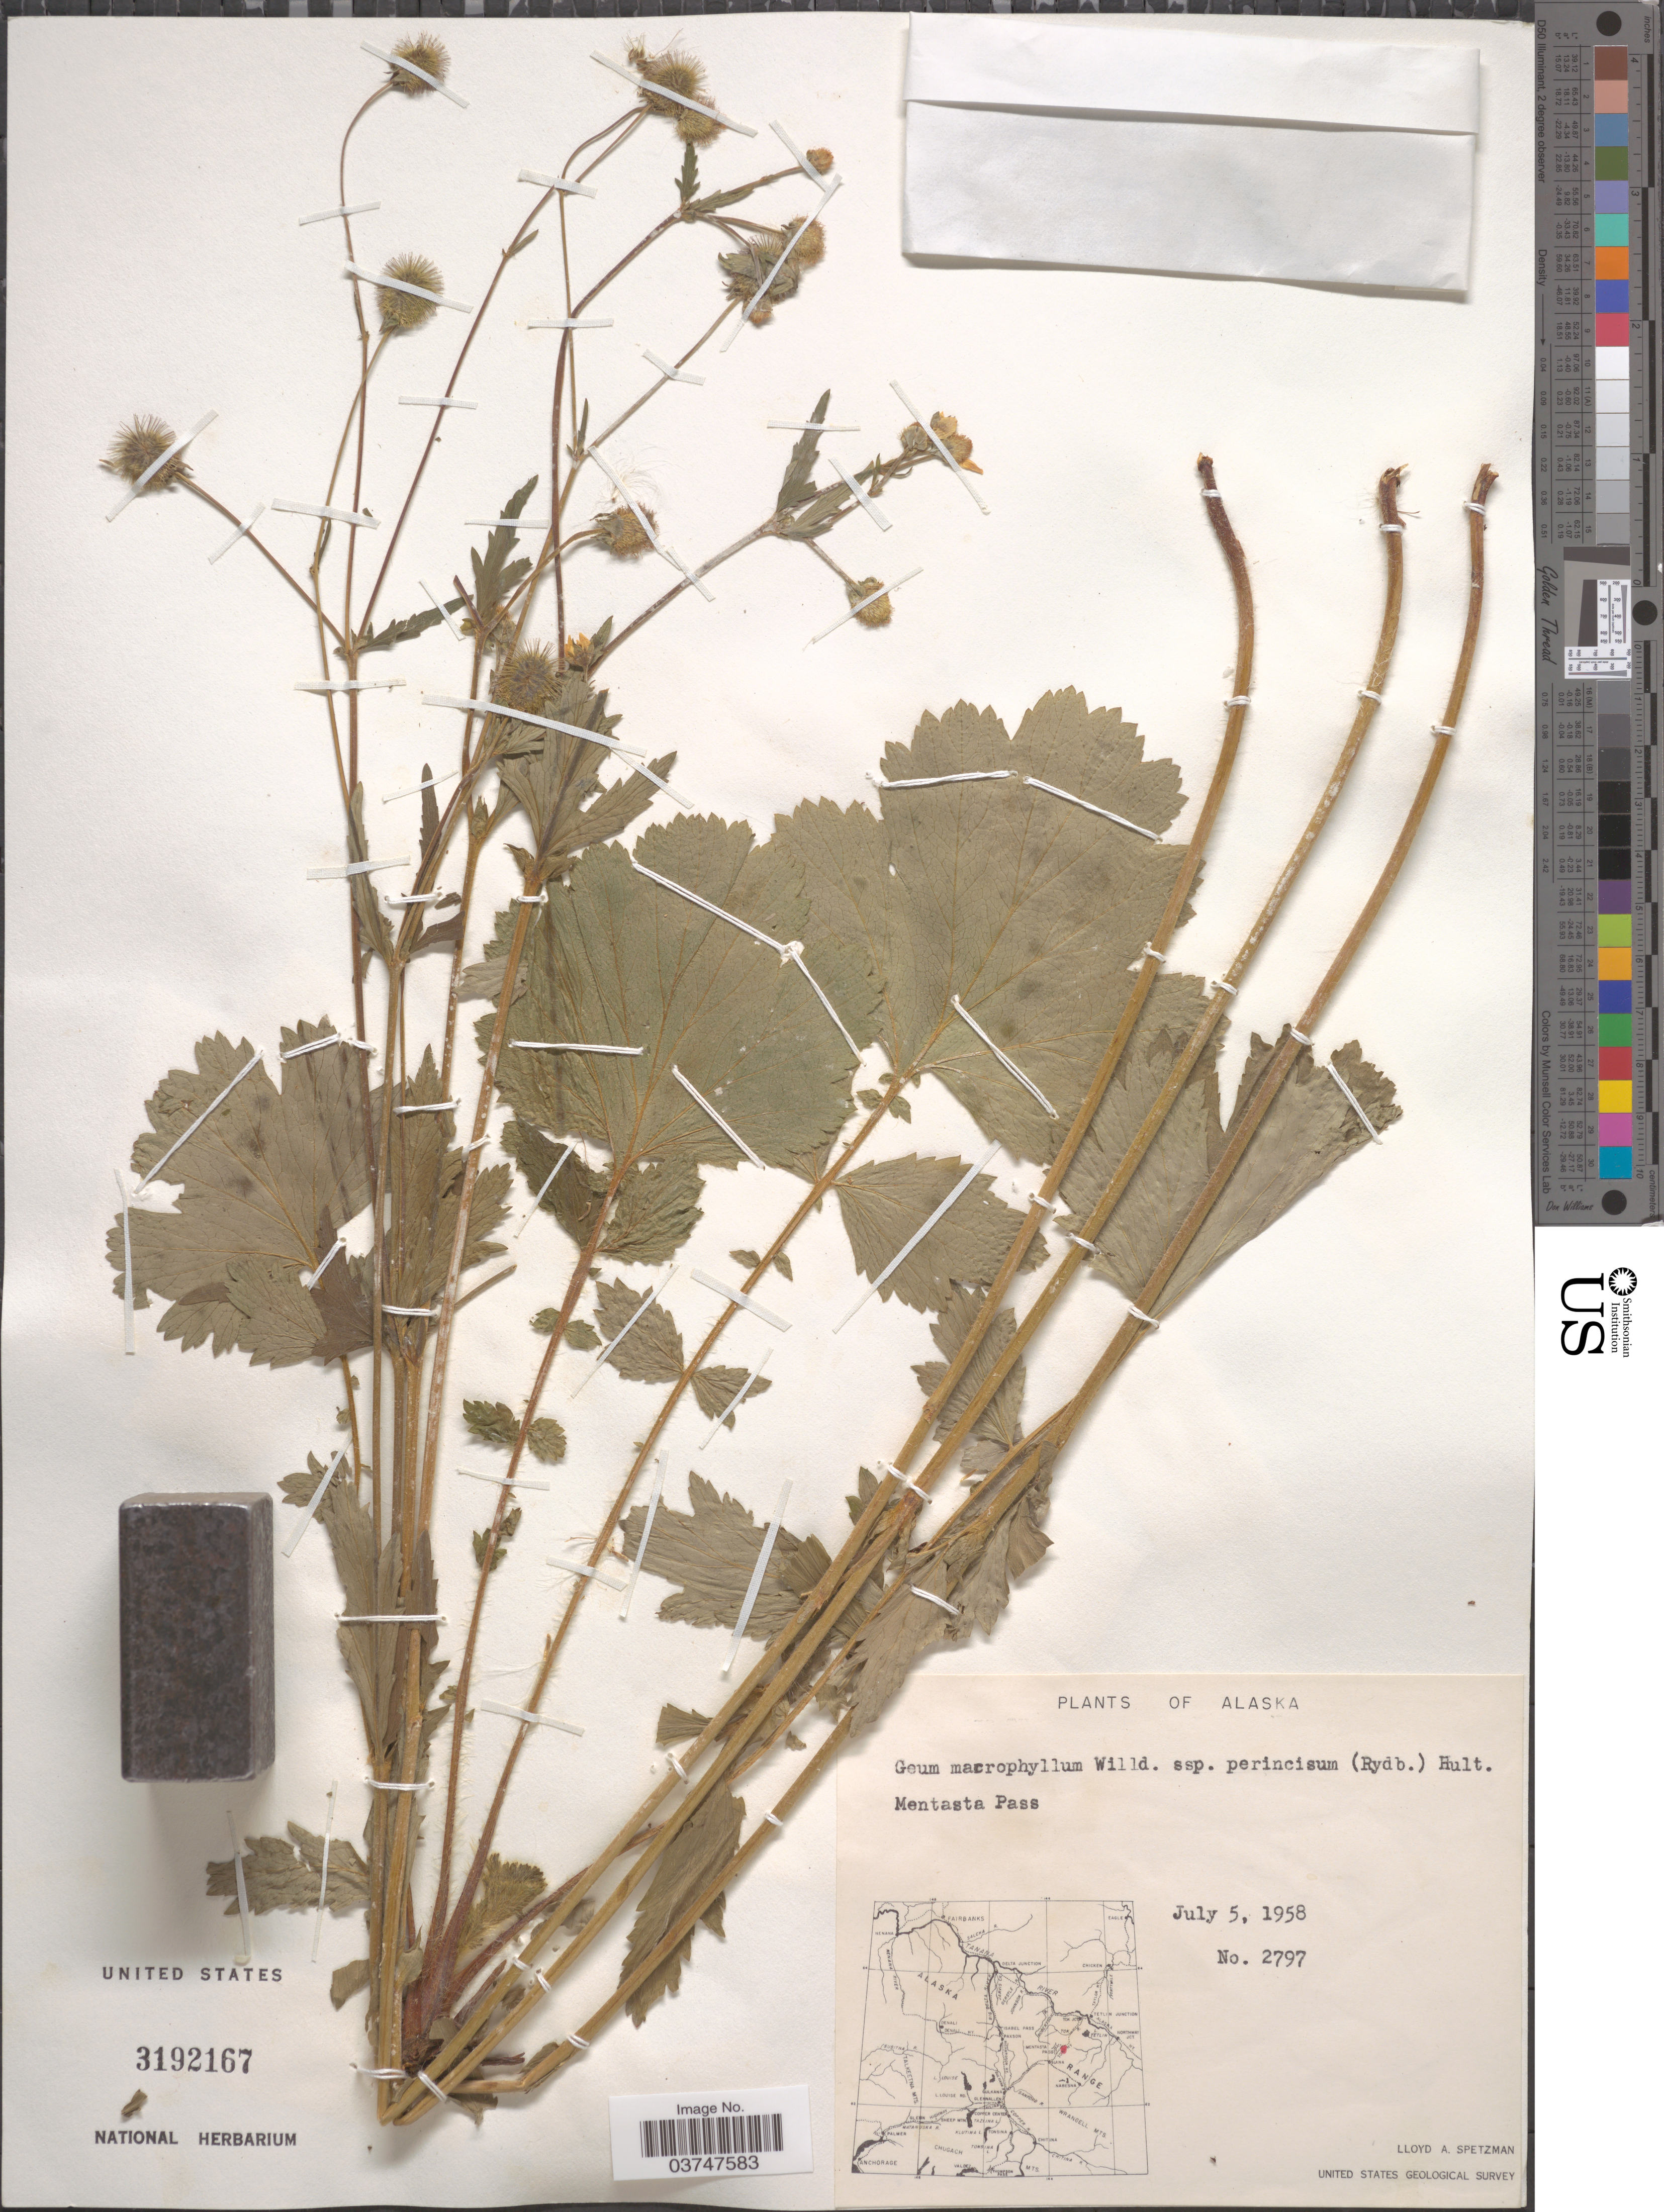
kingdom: Plantae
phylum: Tracheophyta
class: Magnoliopsida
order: Rosales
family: Rosaceae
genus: Geum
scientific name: Geum macrophyllum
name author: Willd.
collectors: L. Spetzman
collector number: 2797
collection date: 1958-07-05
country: United States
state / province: Alaska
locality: Mentasta Pass.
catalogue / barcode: US 3192167